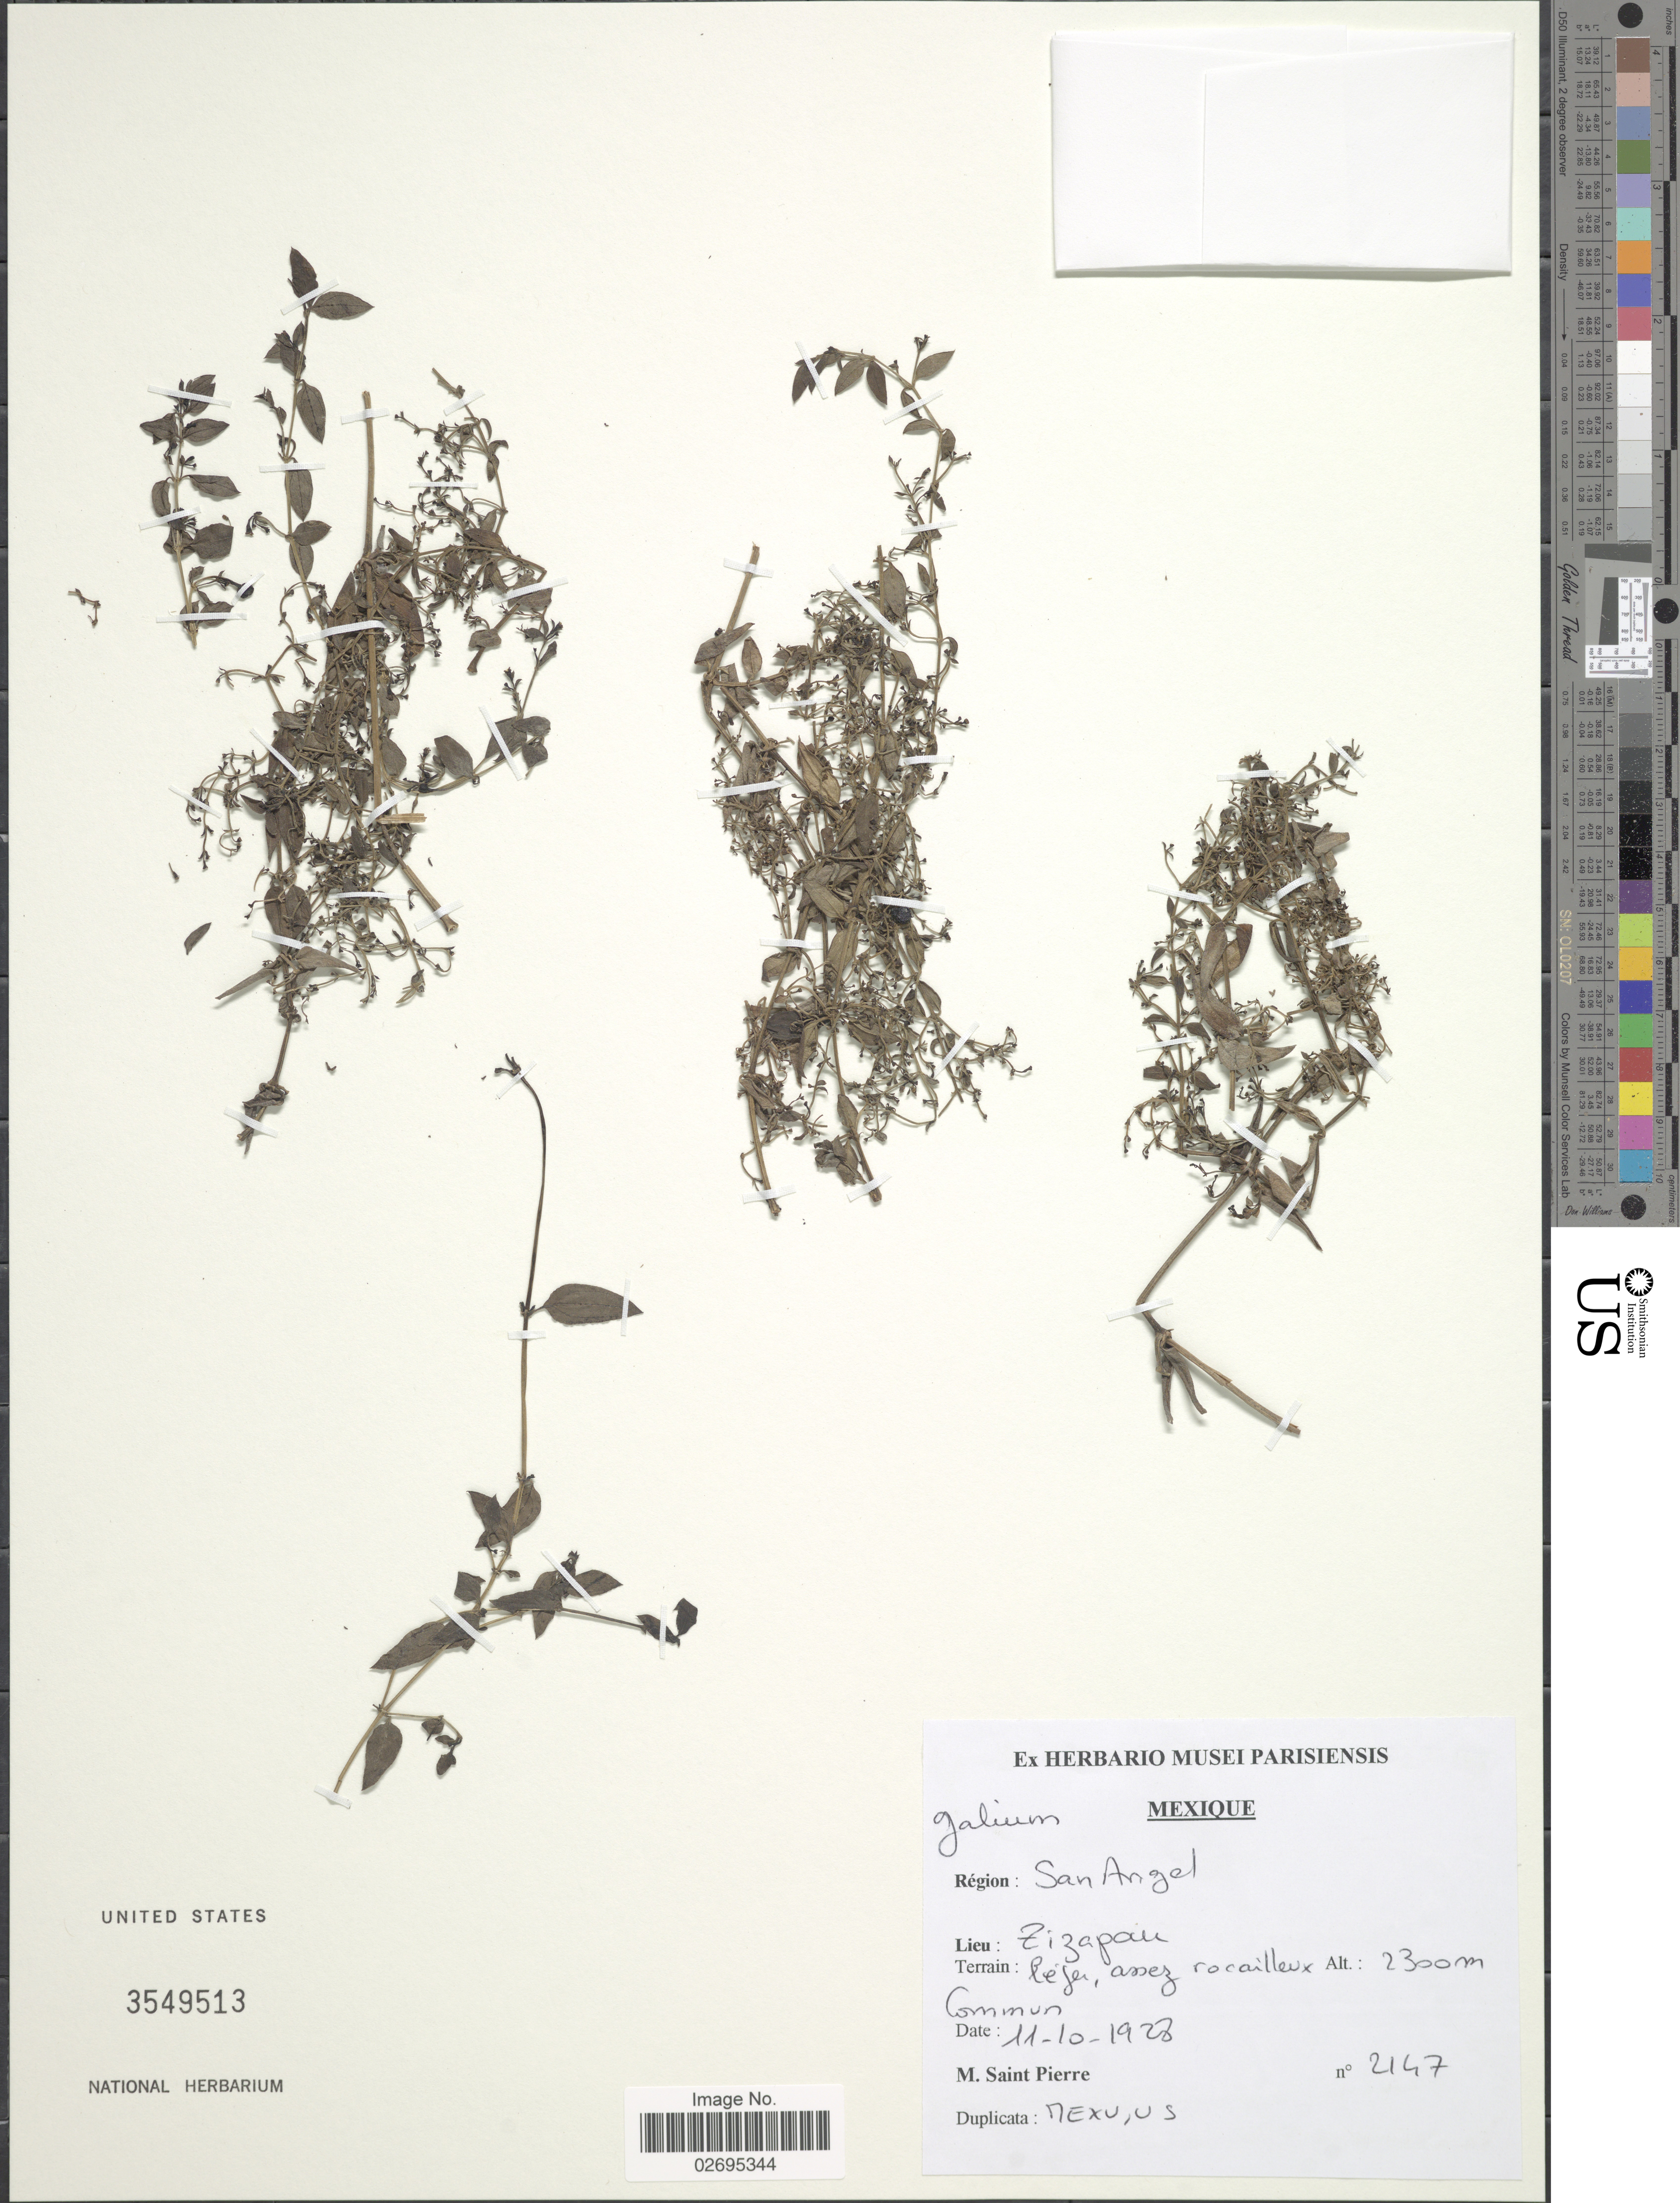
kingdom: Plantae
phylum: Tracheophyta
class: Magnoliopsida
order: Gentianales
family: Rubiaceae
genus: Galium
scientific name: Galium sp.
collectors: M. Saint-Pierre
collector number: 2147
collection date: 1928-10-11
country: Mexico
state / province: Distrito Federal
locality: San Angel, Zizapan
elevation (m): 2300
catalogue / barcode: US 3549513